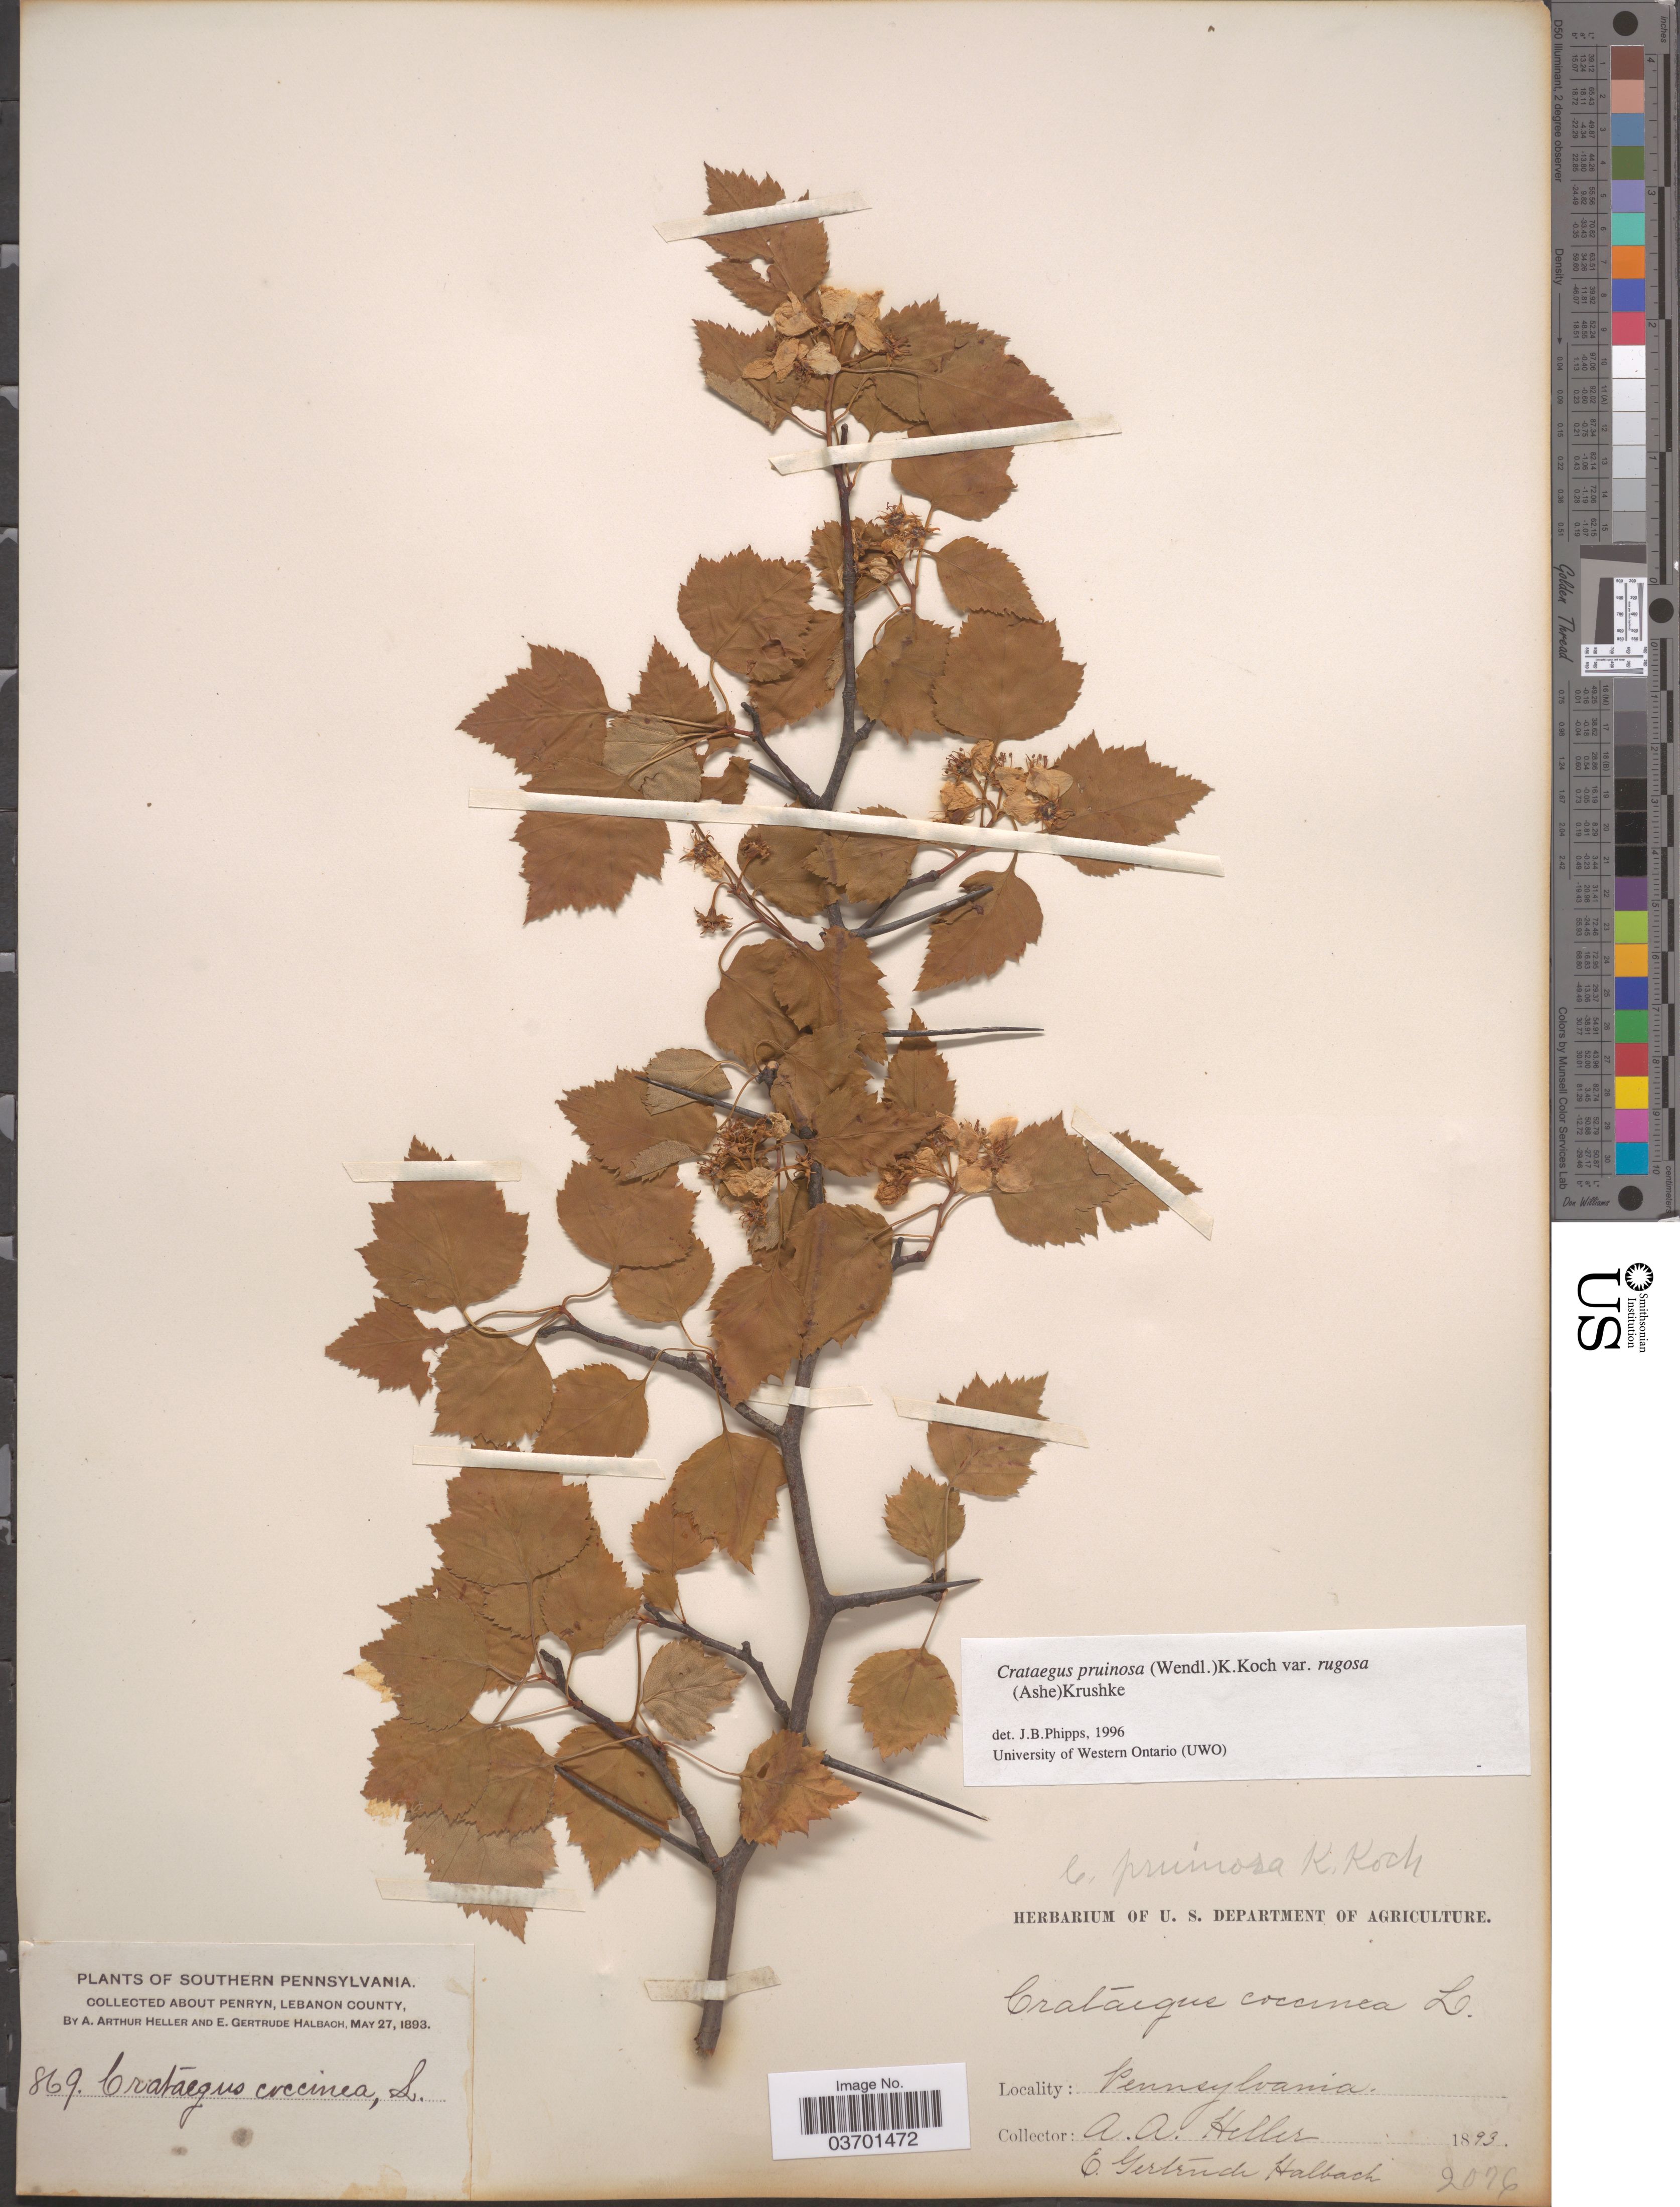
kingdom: Plantae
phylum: Tracheophyta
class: Magnoliopsida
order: Rosales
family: Rosaceae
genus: Crataegus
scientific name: Crataegus pruinosa var. rugosa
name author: (Ashe) Kruschke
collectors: A. A. Heller & E. G. Halbach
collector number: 869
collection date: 1893-05-27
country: United States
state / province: Pennsylvania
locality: Southern Pennsylvania. About Penryn, Lebanon County.